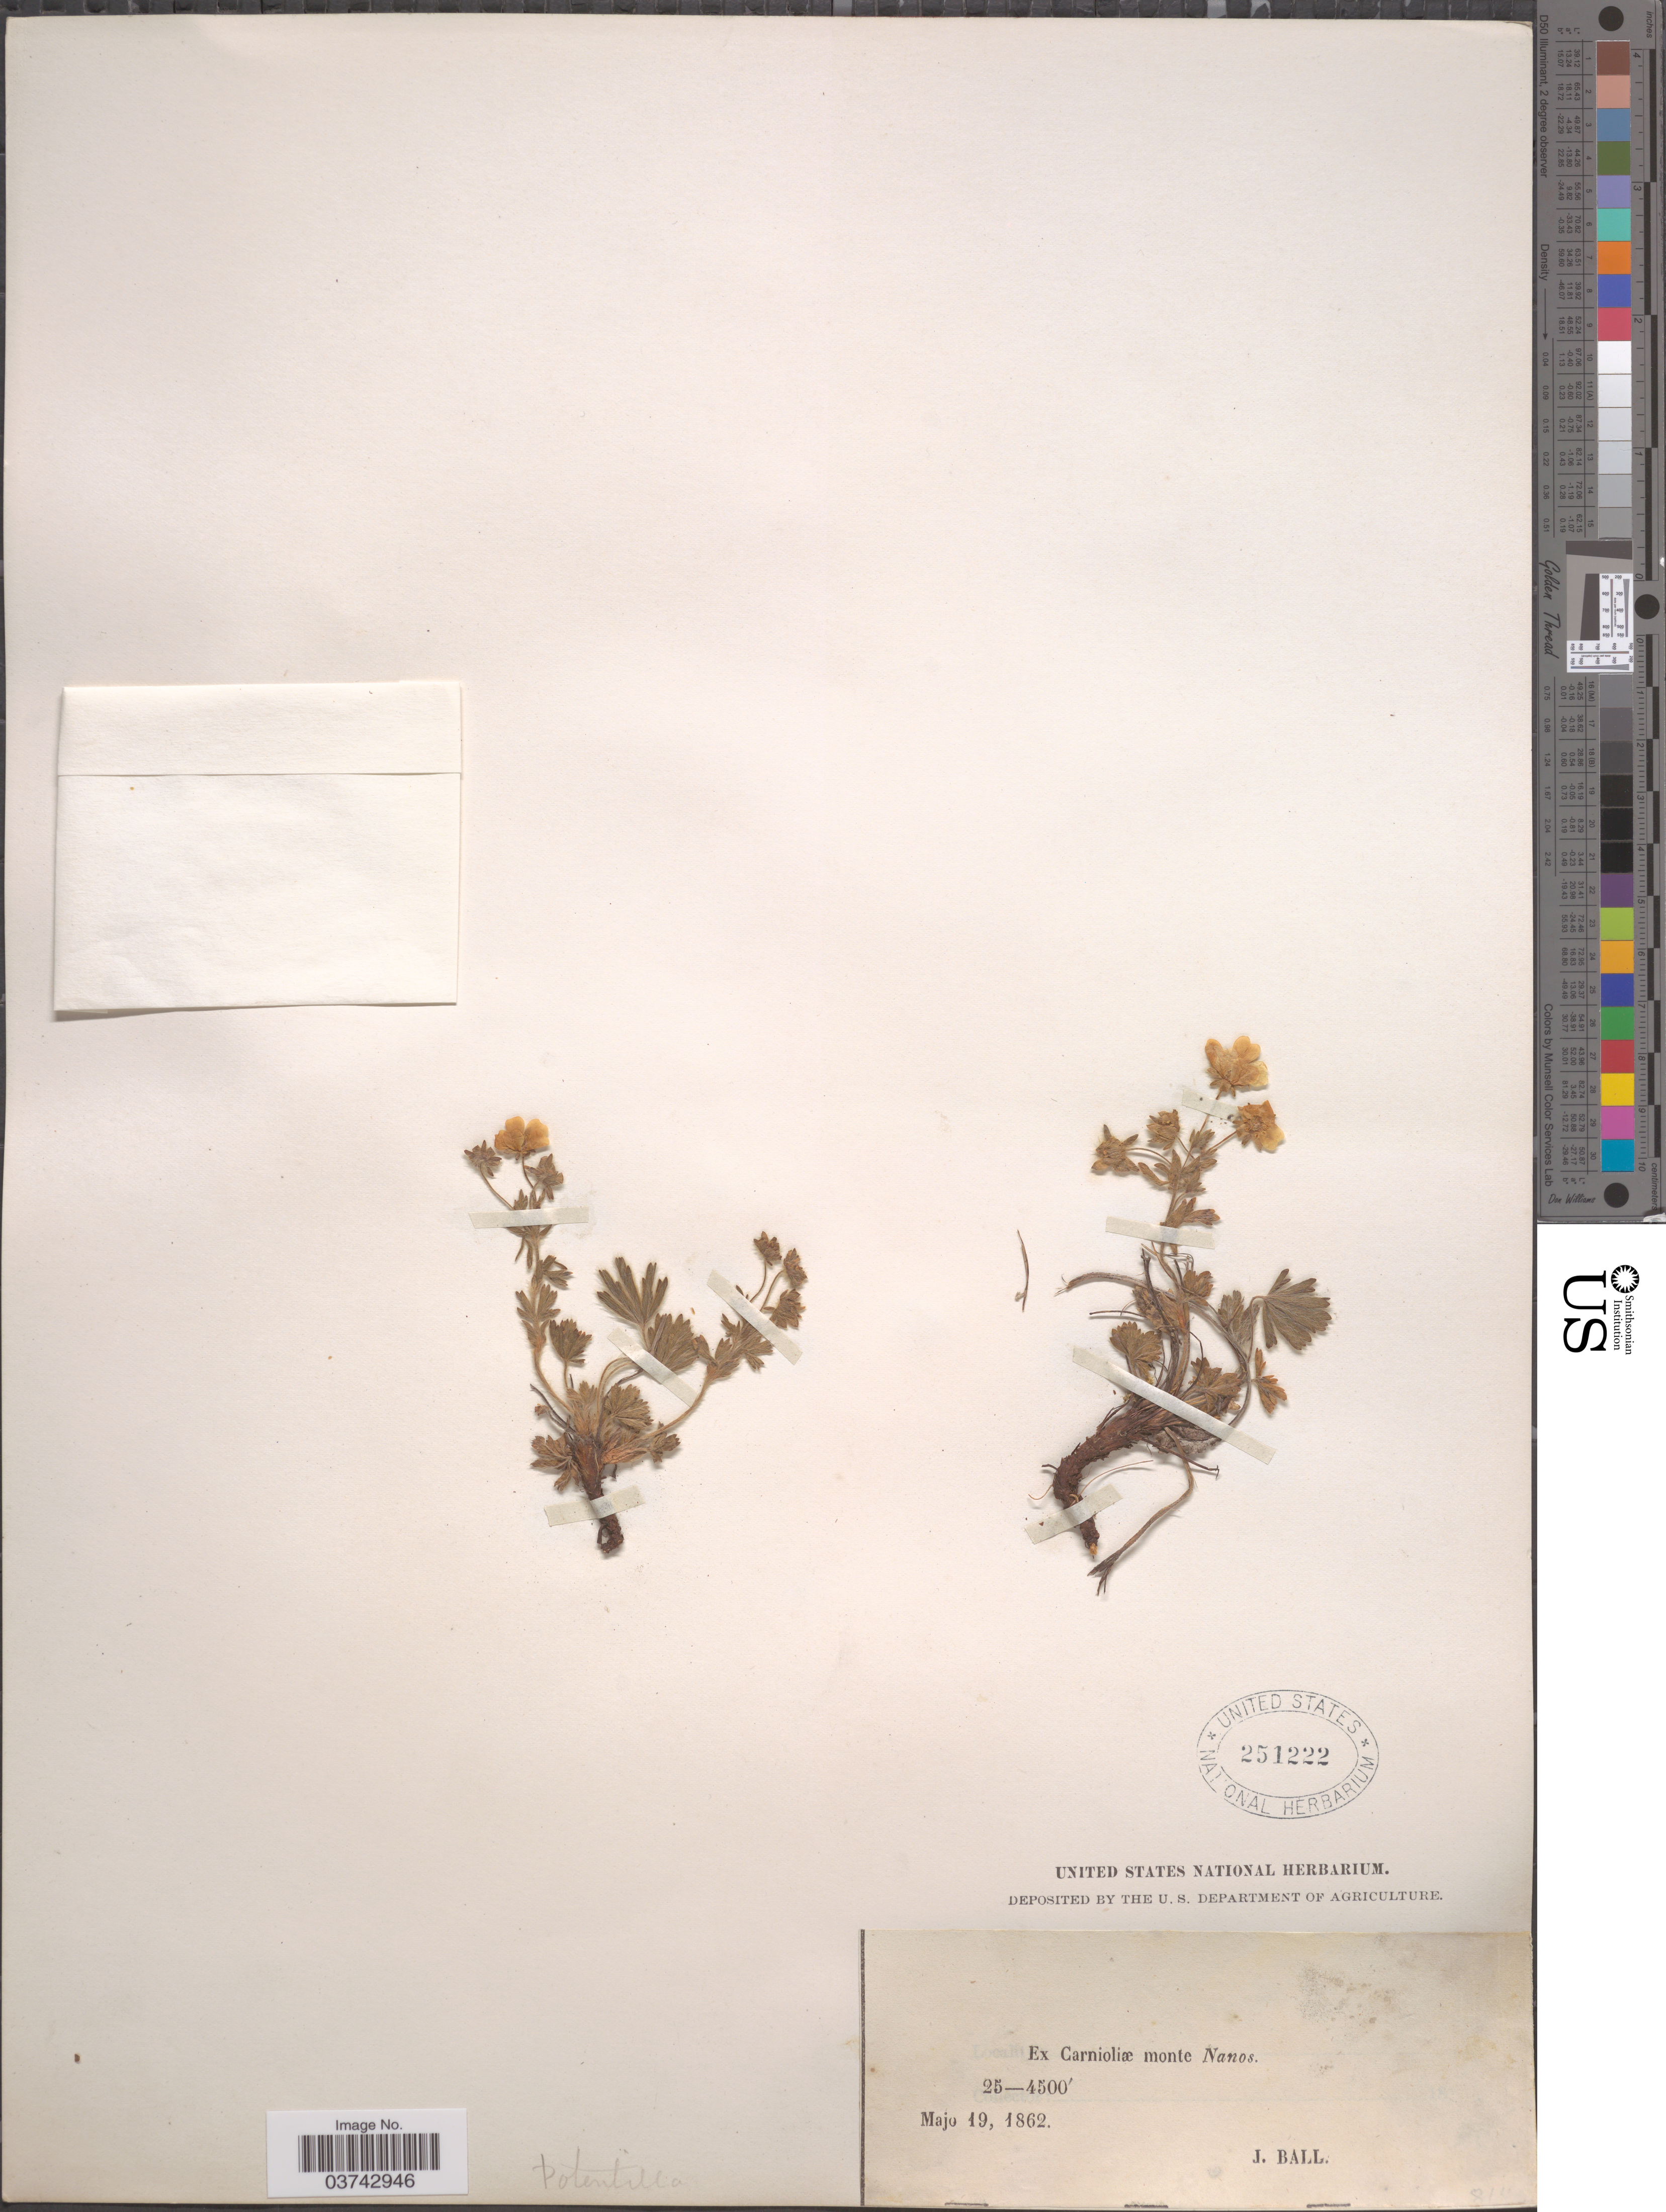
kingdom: Plantae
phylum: Tracheophyta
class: Magnoliopsida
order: Rosales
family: Rosaceae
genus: Potentilla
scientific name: Potentilla sp.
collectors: J. Ball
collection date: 1862-05-19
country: Slovenia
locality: Ex Carnioliæ monte Nanos.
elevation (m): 762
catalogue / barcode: US 251222